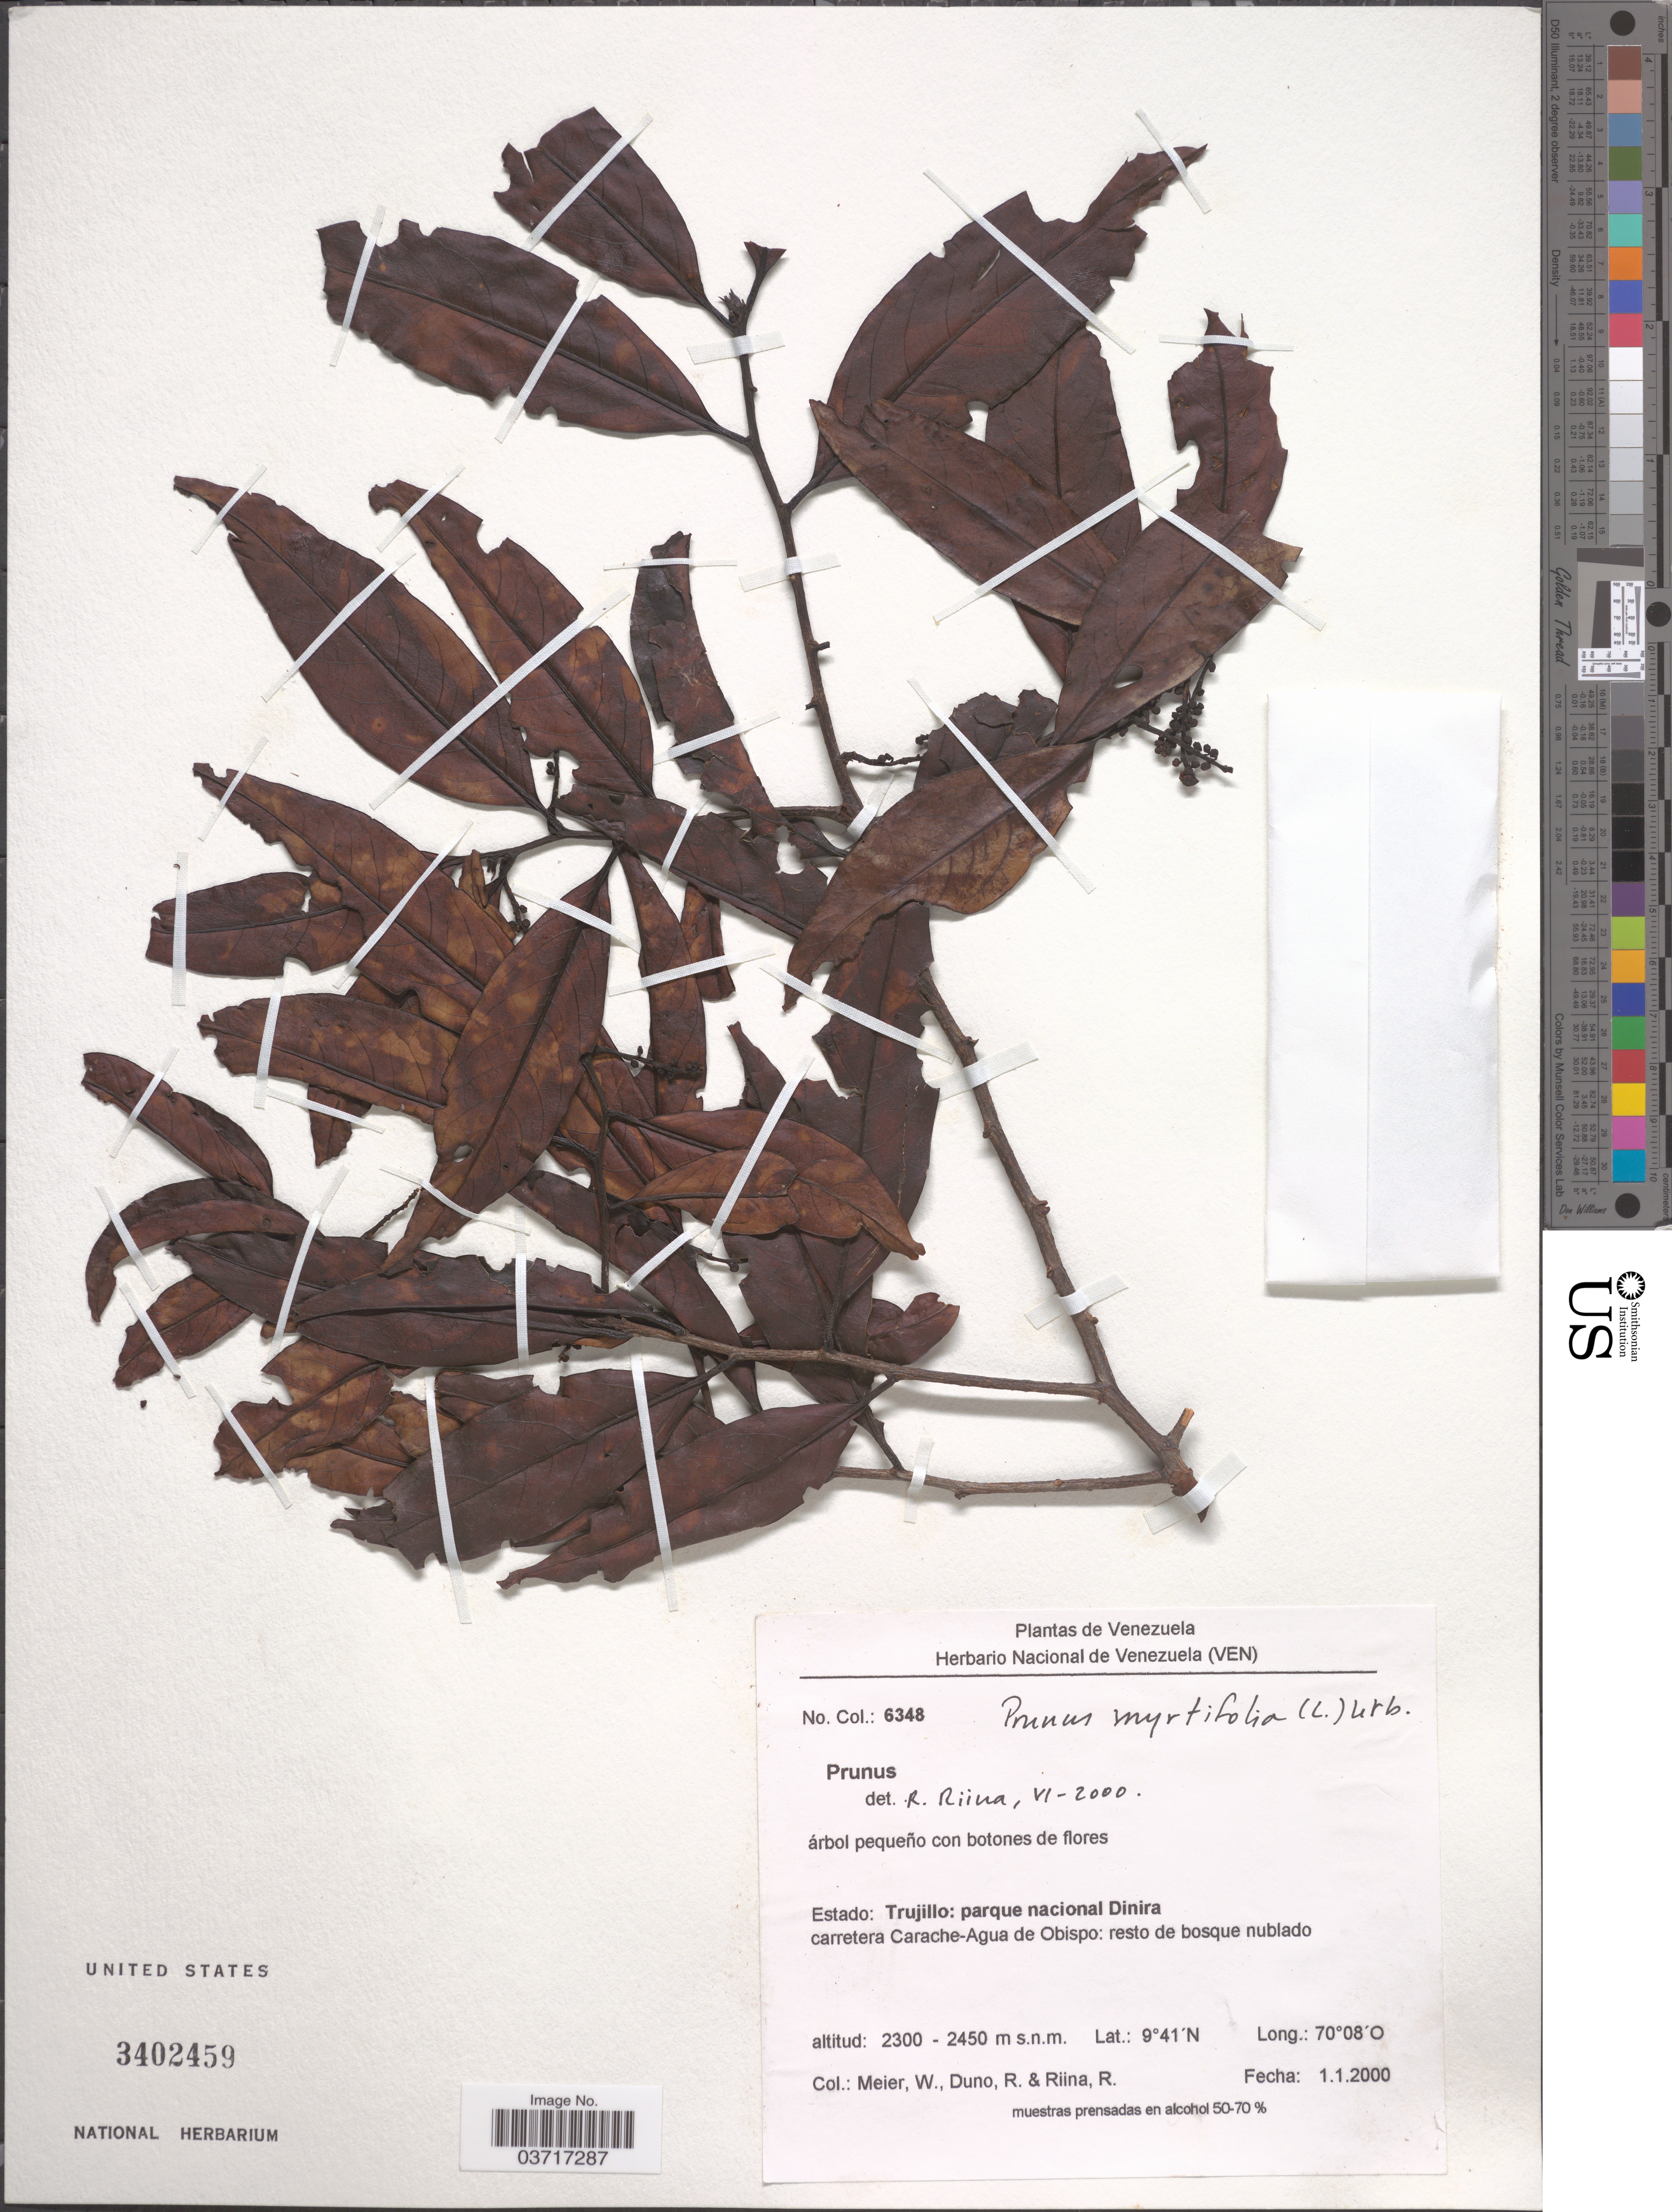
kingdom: Plantae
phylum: Tracheophyta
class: Magnoliopsida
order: Rosales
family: Rosaceae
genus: Prunus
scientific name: Prunus sp.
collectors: W. Meier, R. Duno & R. Riina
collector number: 6348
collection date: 2000-01-01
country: Venezuela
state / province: Trujillo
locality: Parque nacional Dinira. Carretera Carache-Agua de Obispo: resto de bosque nublado.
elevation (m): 2300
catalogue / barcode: US 3402459